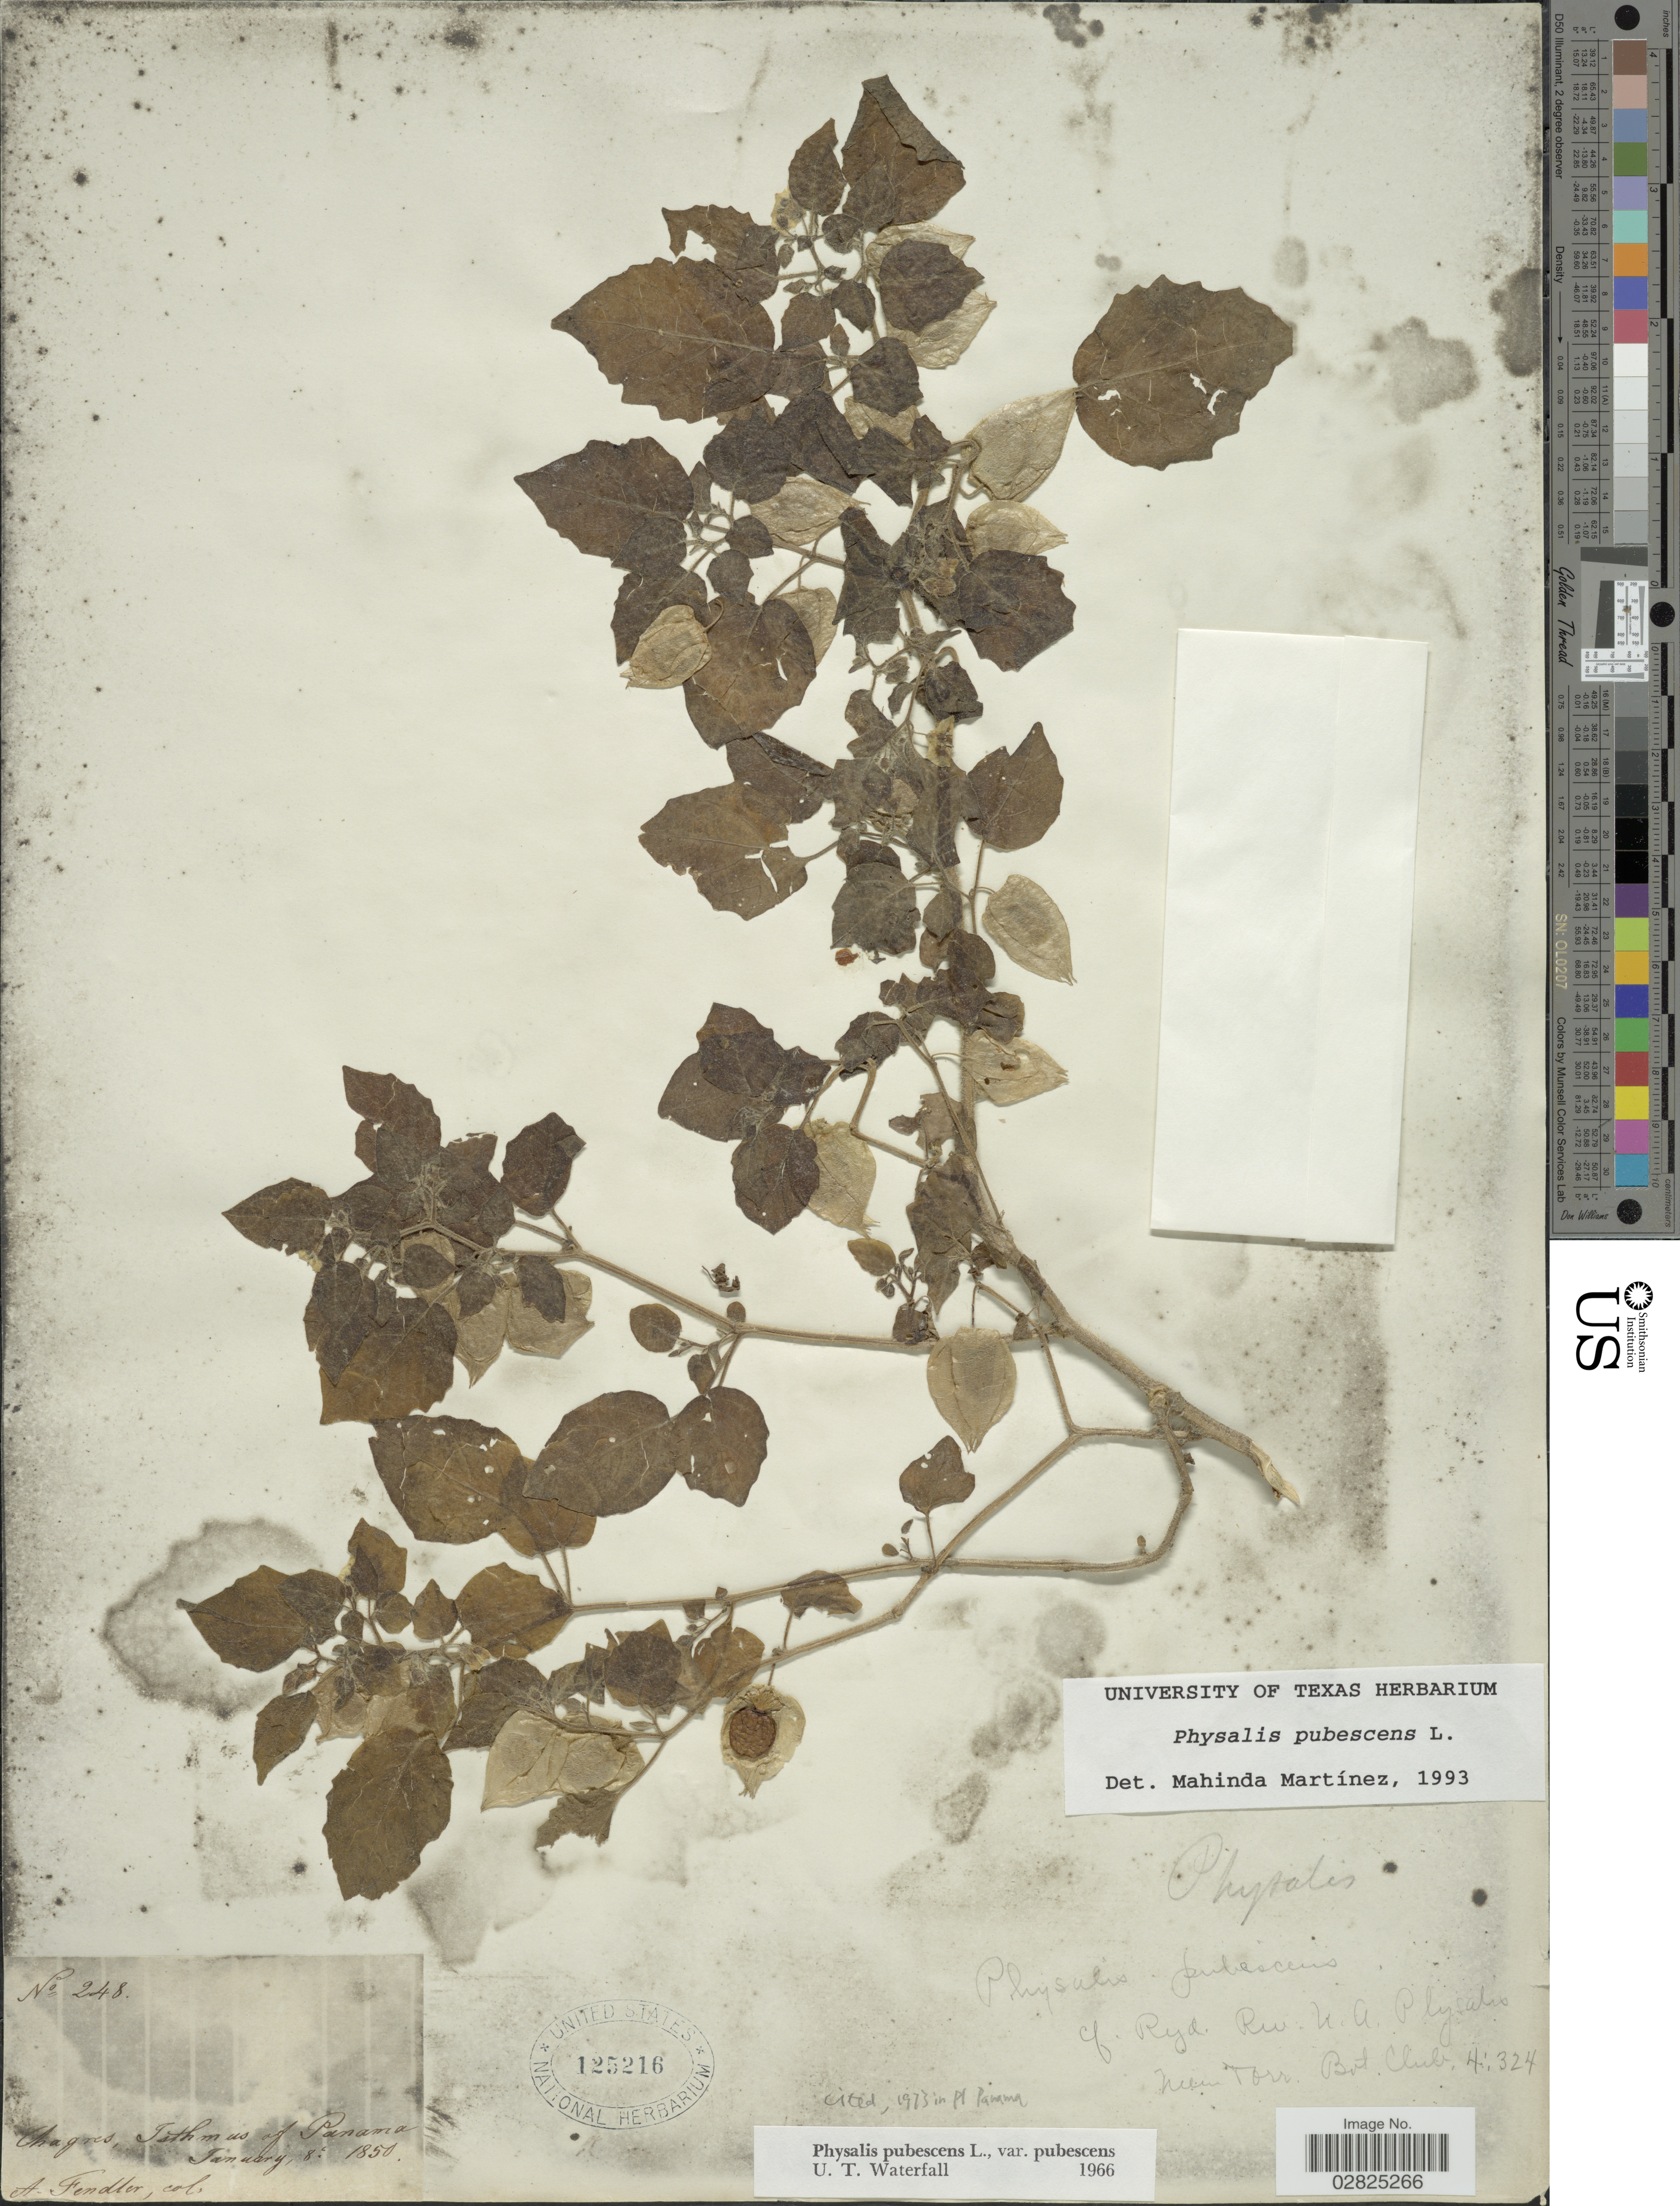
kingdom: Plantae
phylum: Tracheophyta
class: Magnoliopsida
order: Solanales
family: Solanaceae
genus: Physalis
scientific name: Physalis pubescens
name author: L.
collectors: A. Fendler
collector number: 248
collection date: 1850-01-08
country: Panama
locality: Chagres, Isthmus of Panama.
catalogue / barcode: US 125216